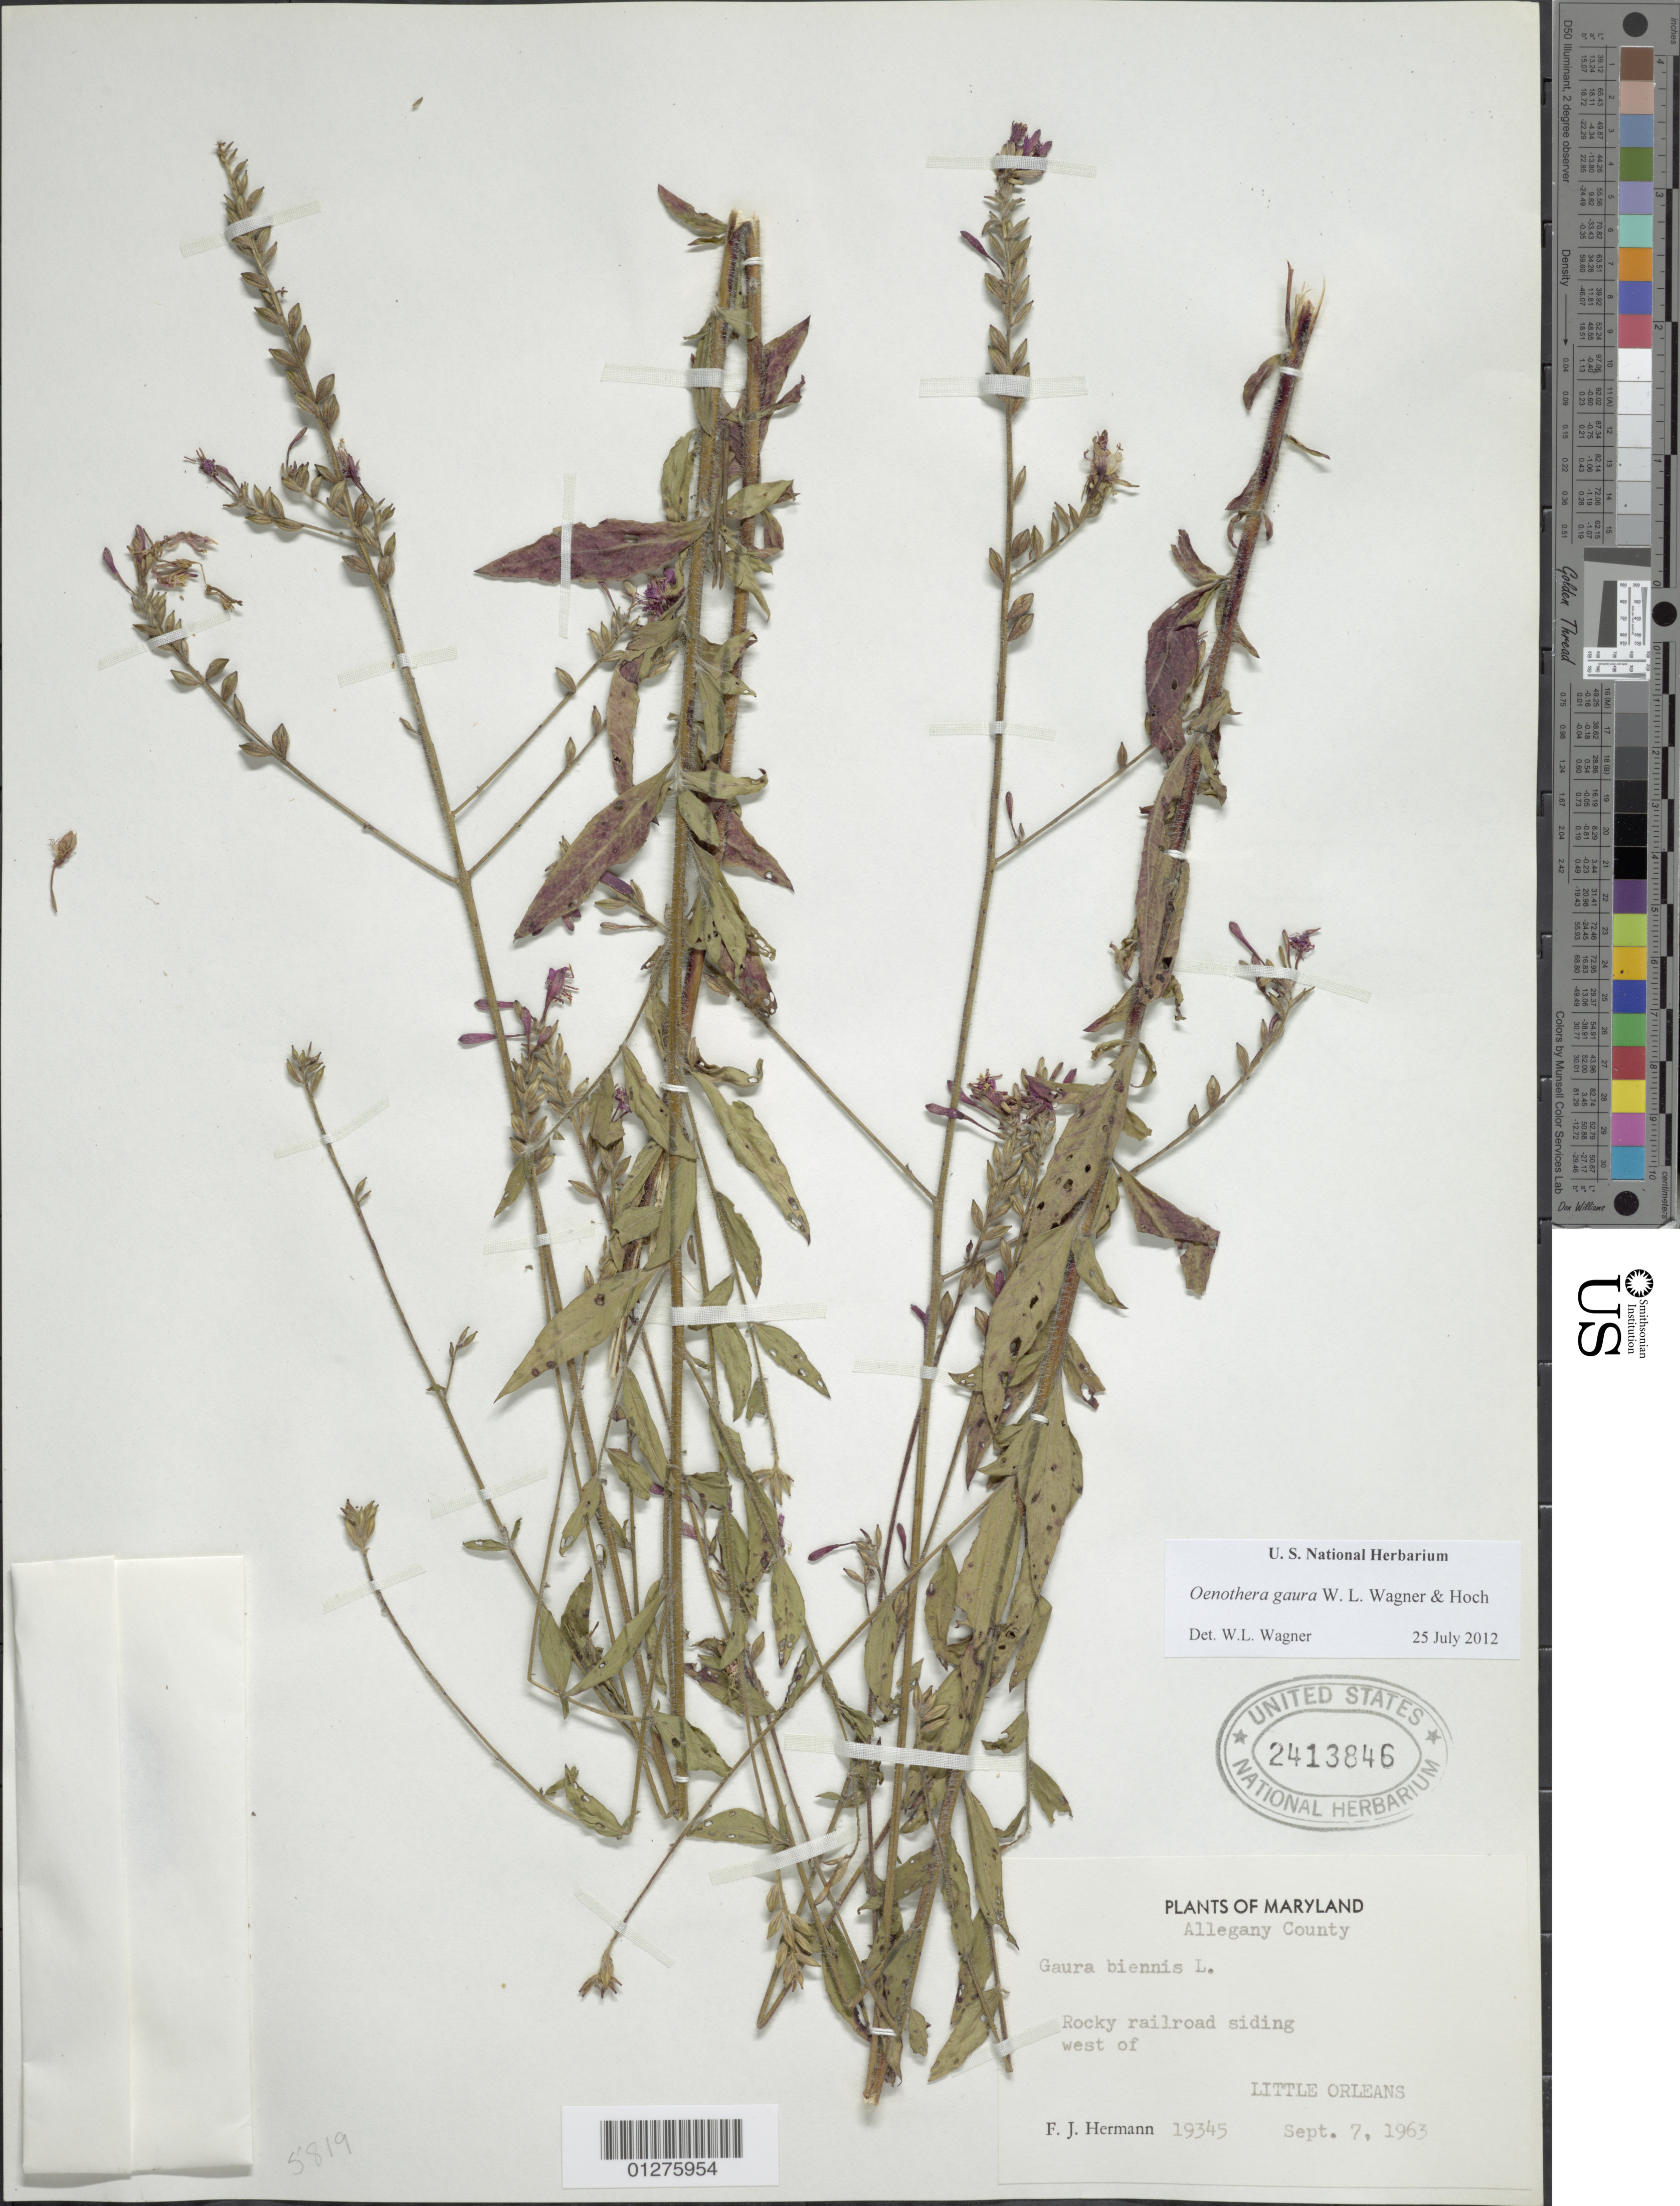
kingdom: Plantae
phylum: Tracheophyta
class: Magnoliopsida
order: Myrtales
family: Onagraceae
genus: Oenothera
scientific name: Oenothera gaura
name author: W.L. Wagner & Hoch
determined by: Wagner, W. L., (BOT), Smithsonian Institution - National Museum of Natural History (UNITED STATES)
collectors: F. J. Hermann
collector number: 19345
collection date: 1963-09-07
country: United States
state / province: Maryland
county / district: Allegany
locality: Rocky railroad sidin west of Little Orleans.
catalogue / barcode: US 2413846